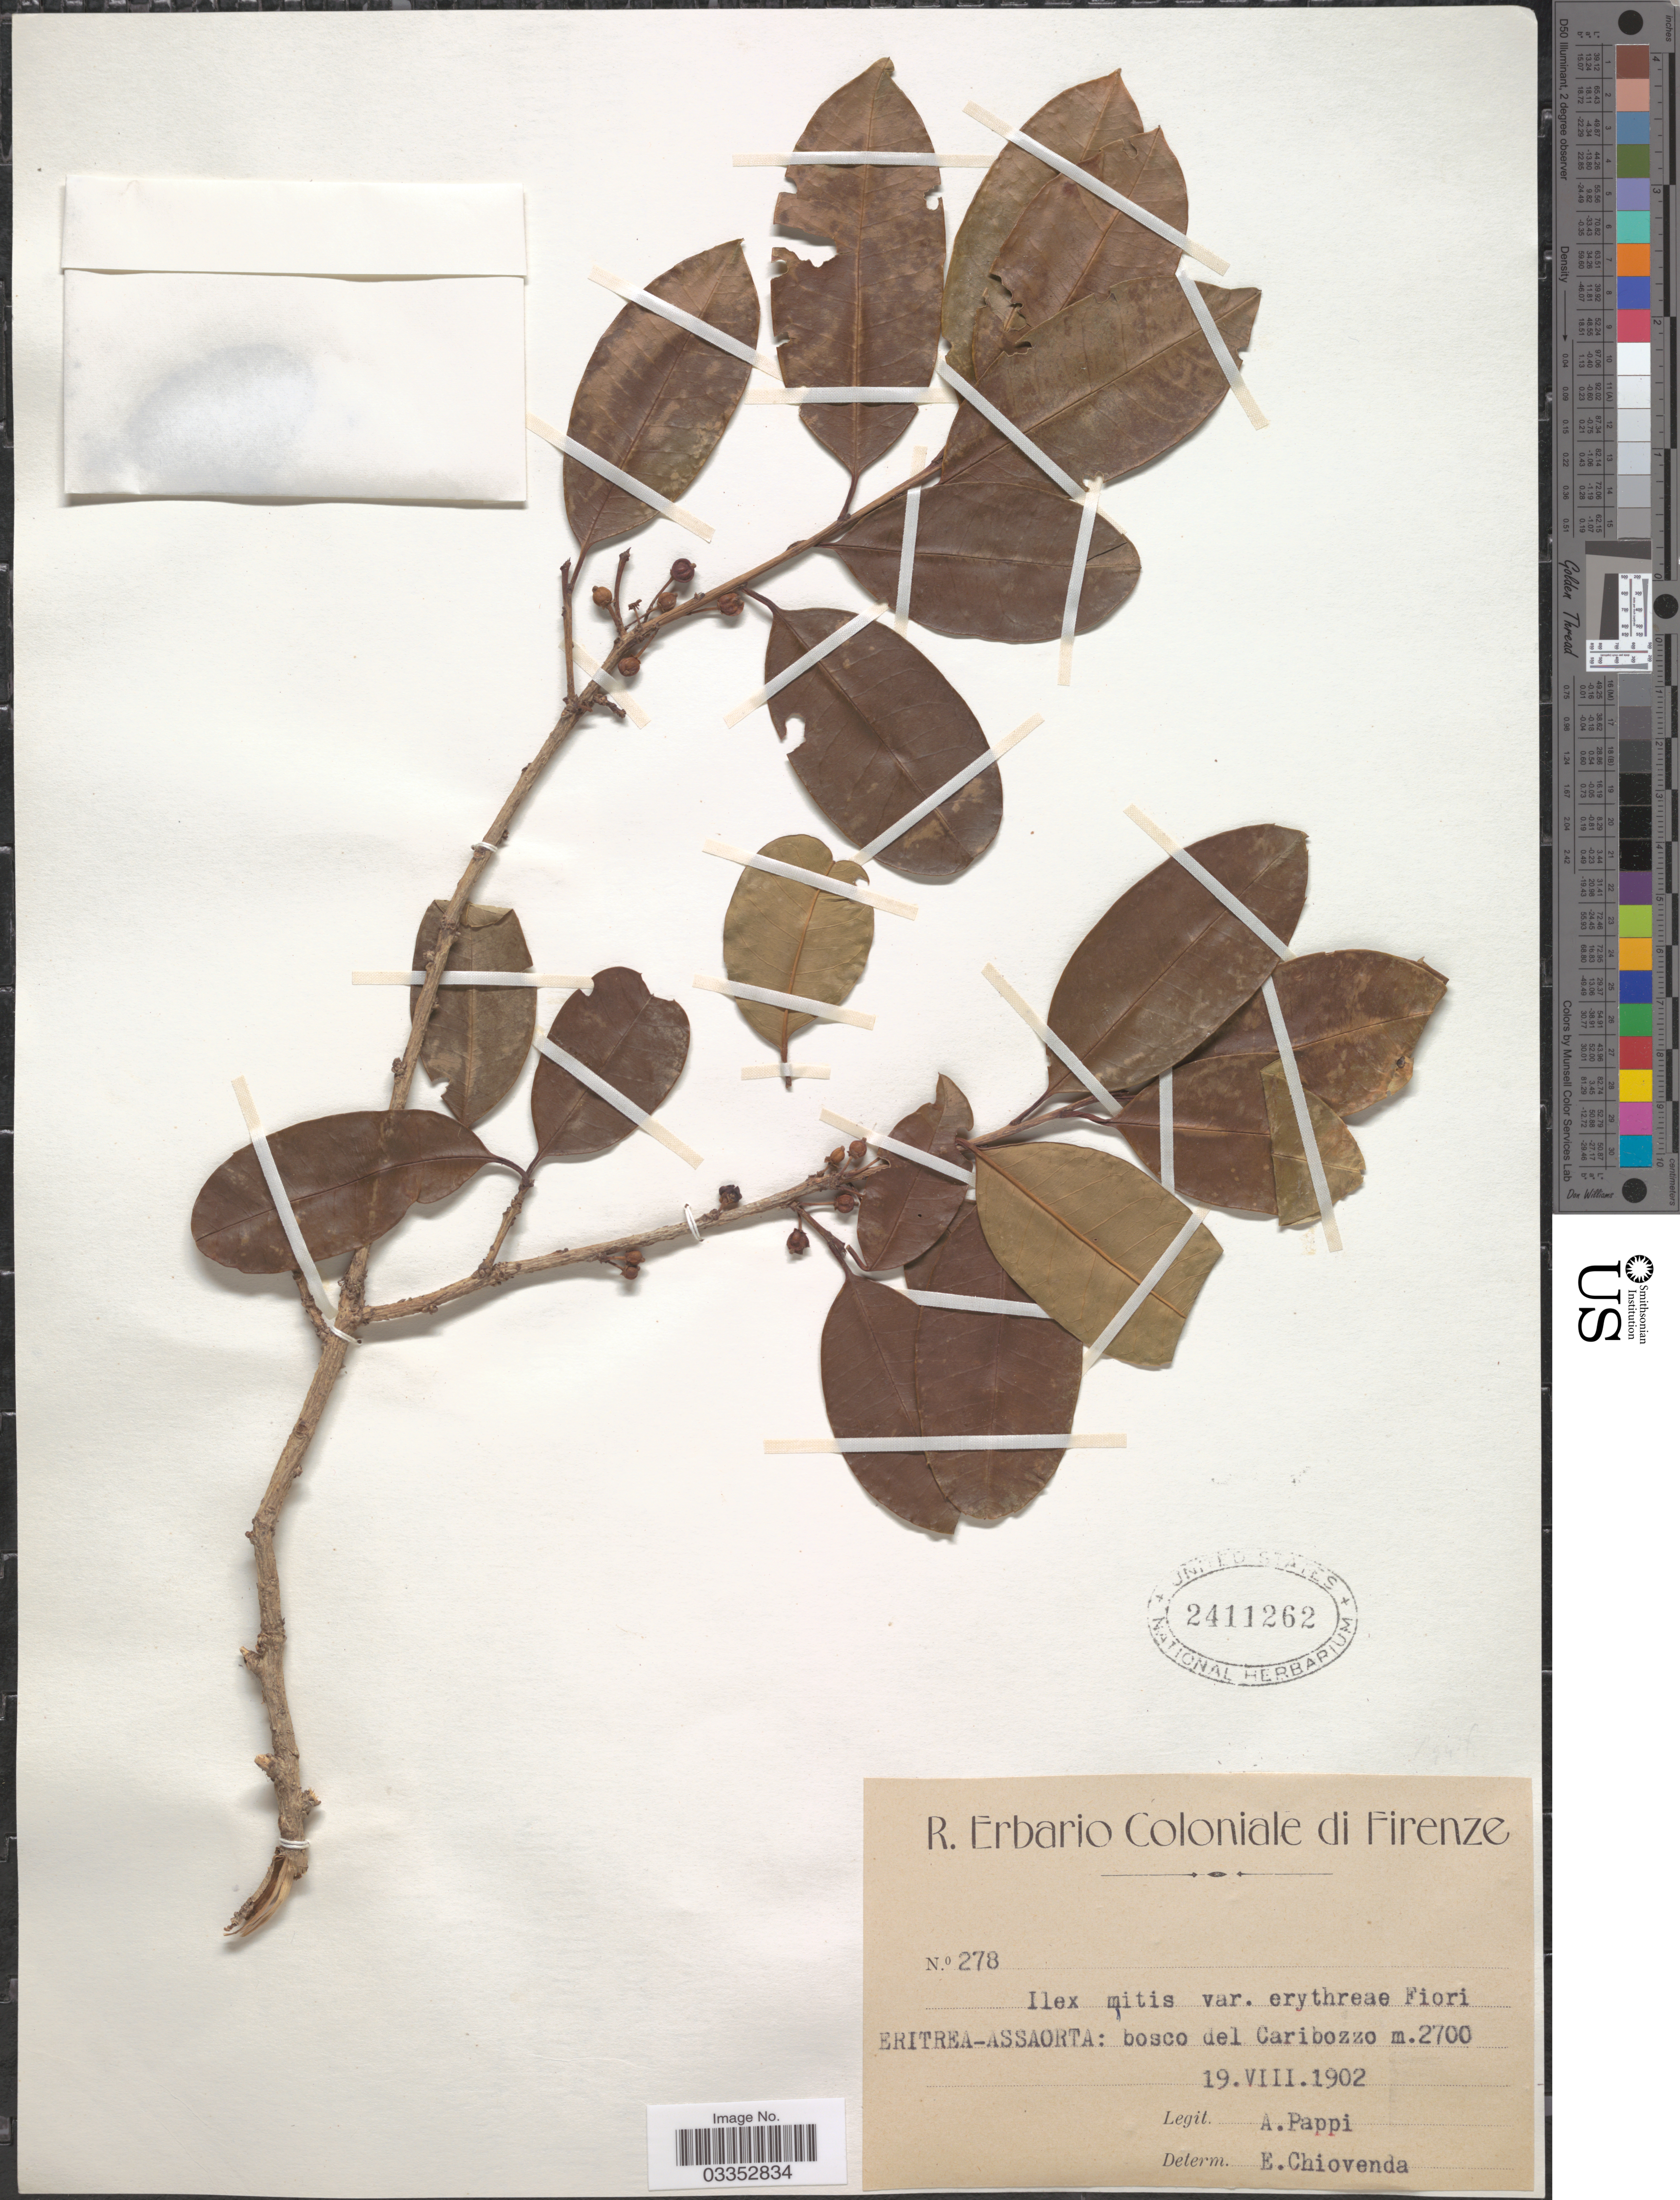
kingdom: Plantae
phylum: Tracheophyta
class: Magnoliopsida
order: Aquifoliales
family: Aquifoliaceae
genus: Ilex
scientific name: Ilex mitis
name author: (L.) Radlk.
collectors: A. Pappi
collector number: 278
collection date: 1902-08-19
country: Eritrea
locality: Eritrea-Assaorta: bosco del Caribozzo.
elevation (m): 2700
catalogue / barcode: US 2411262